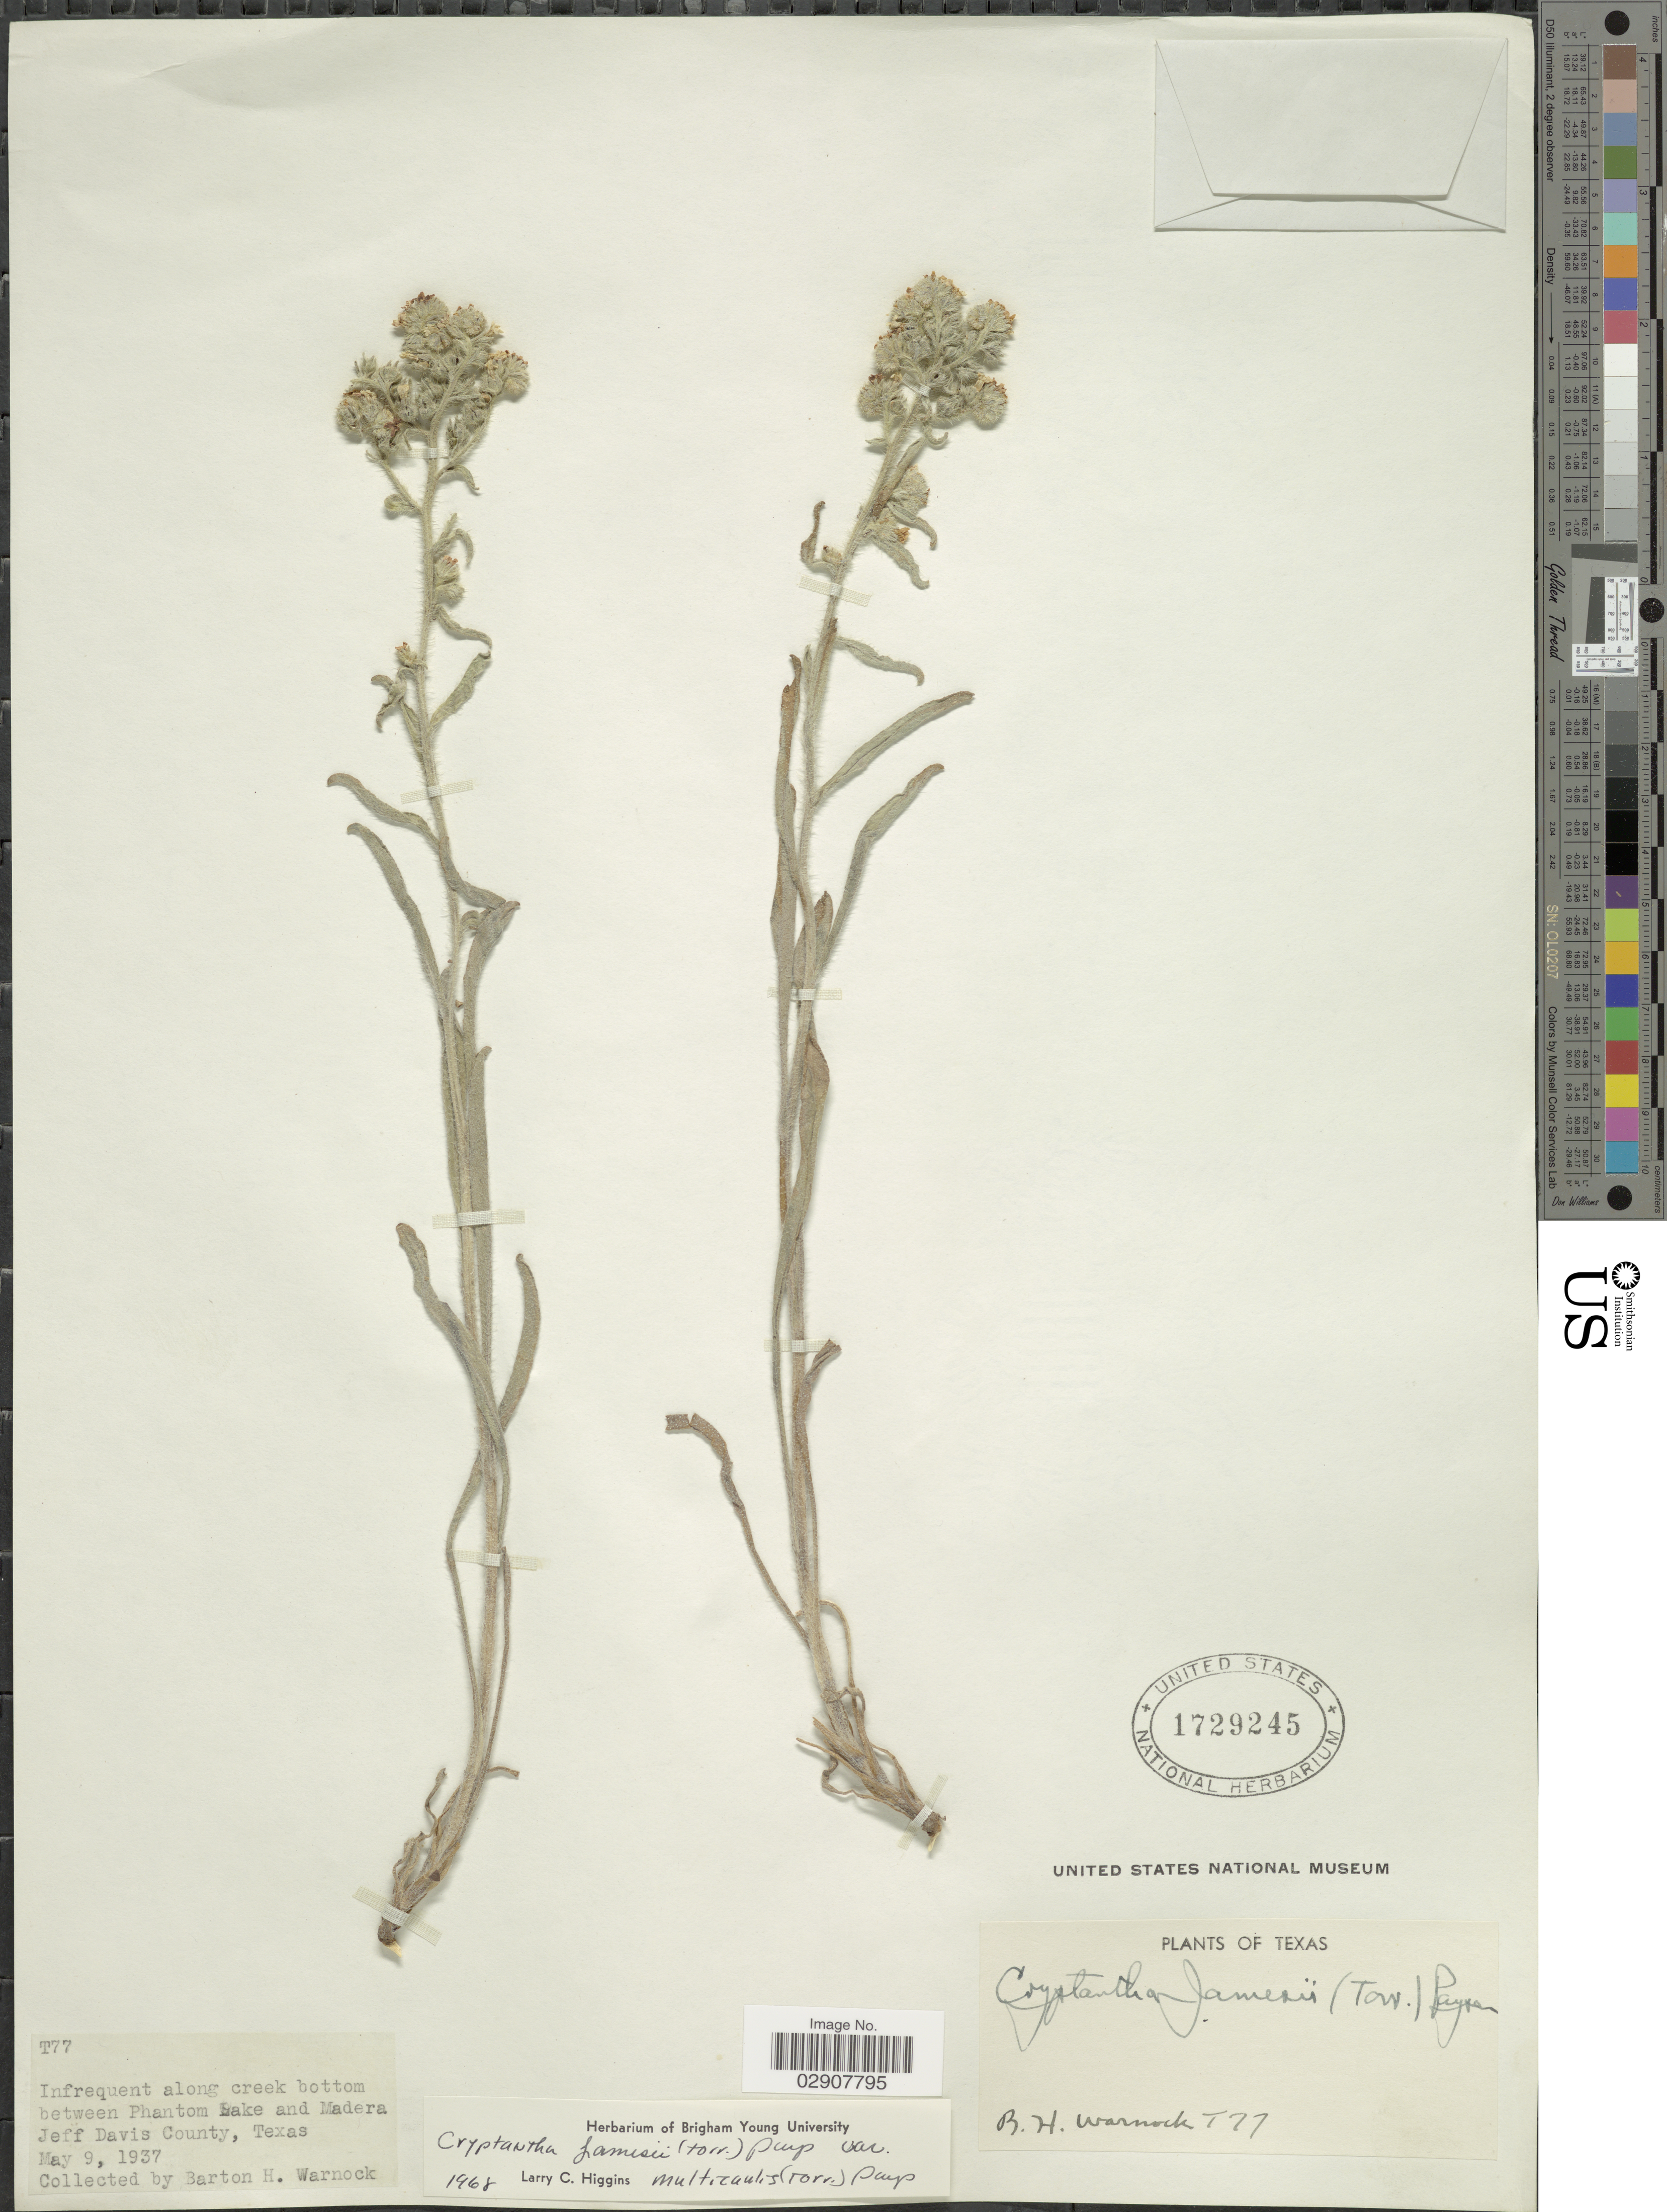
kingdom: Plantae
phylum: Tracheophyta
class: Magnoliopsida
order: Boraginales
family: Boraginaceae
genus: Cryptantha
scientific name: Cryptantha jamesii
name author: (Torr.) Payson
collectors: B. H. Warnock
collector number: T77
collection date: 1937-05-09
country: United States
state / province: Texas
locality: Infrequent along creek bottom between Phantom Lake and Madera Jeff Davis County, Texas.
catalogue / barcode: US 1729245